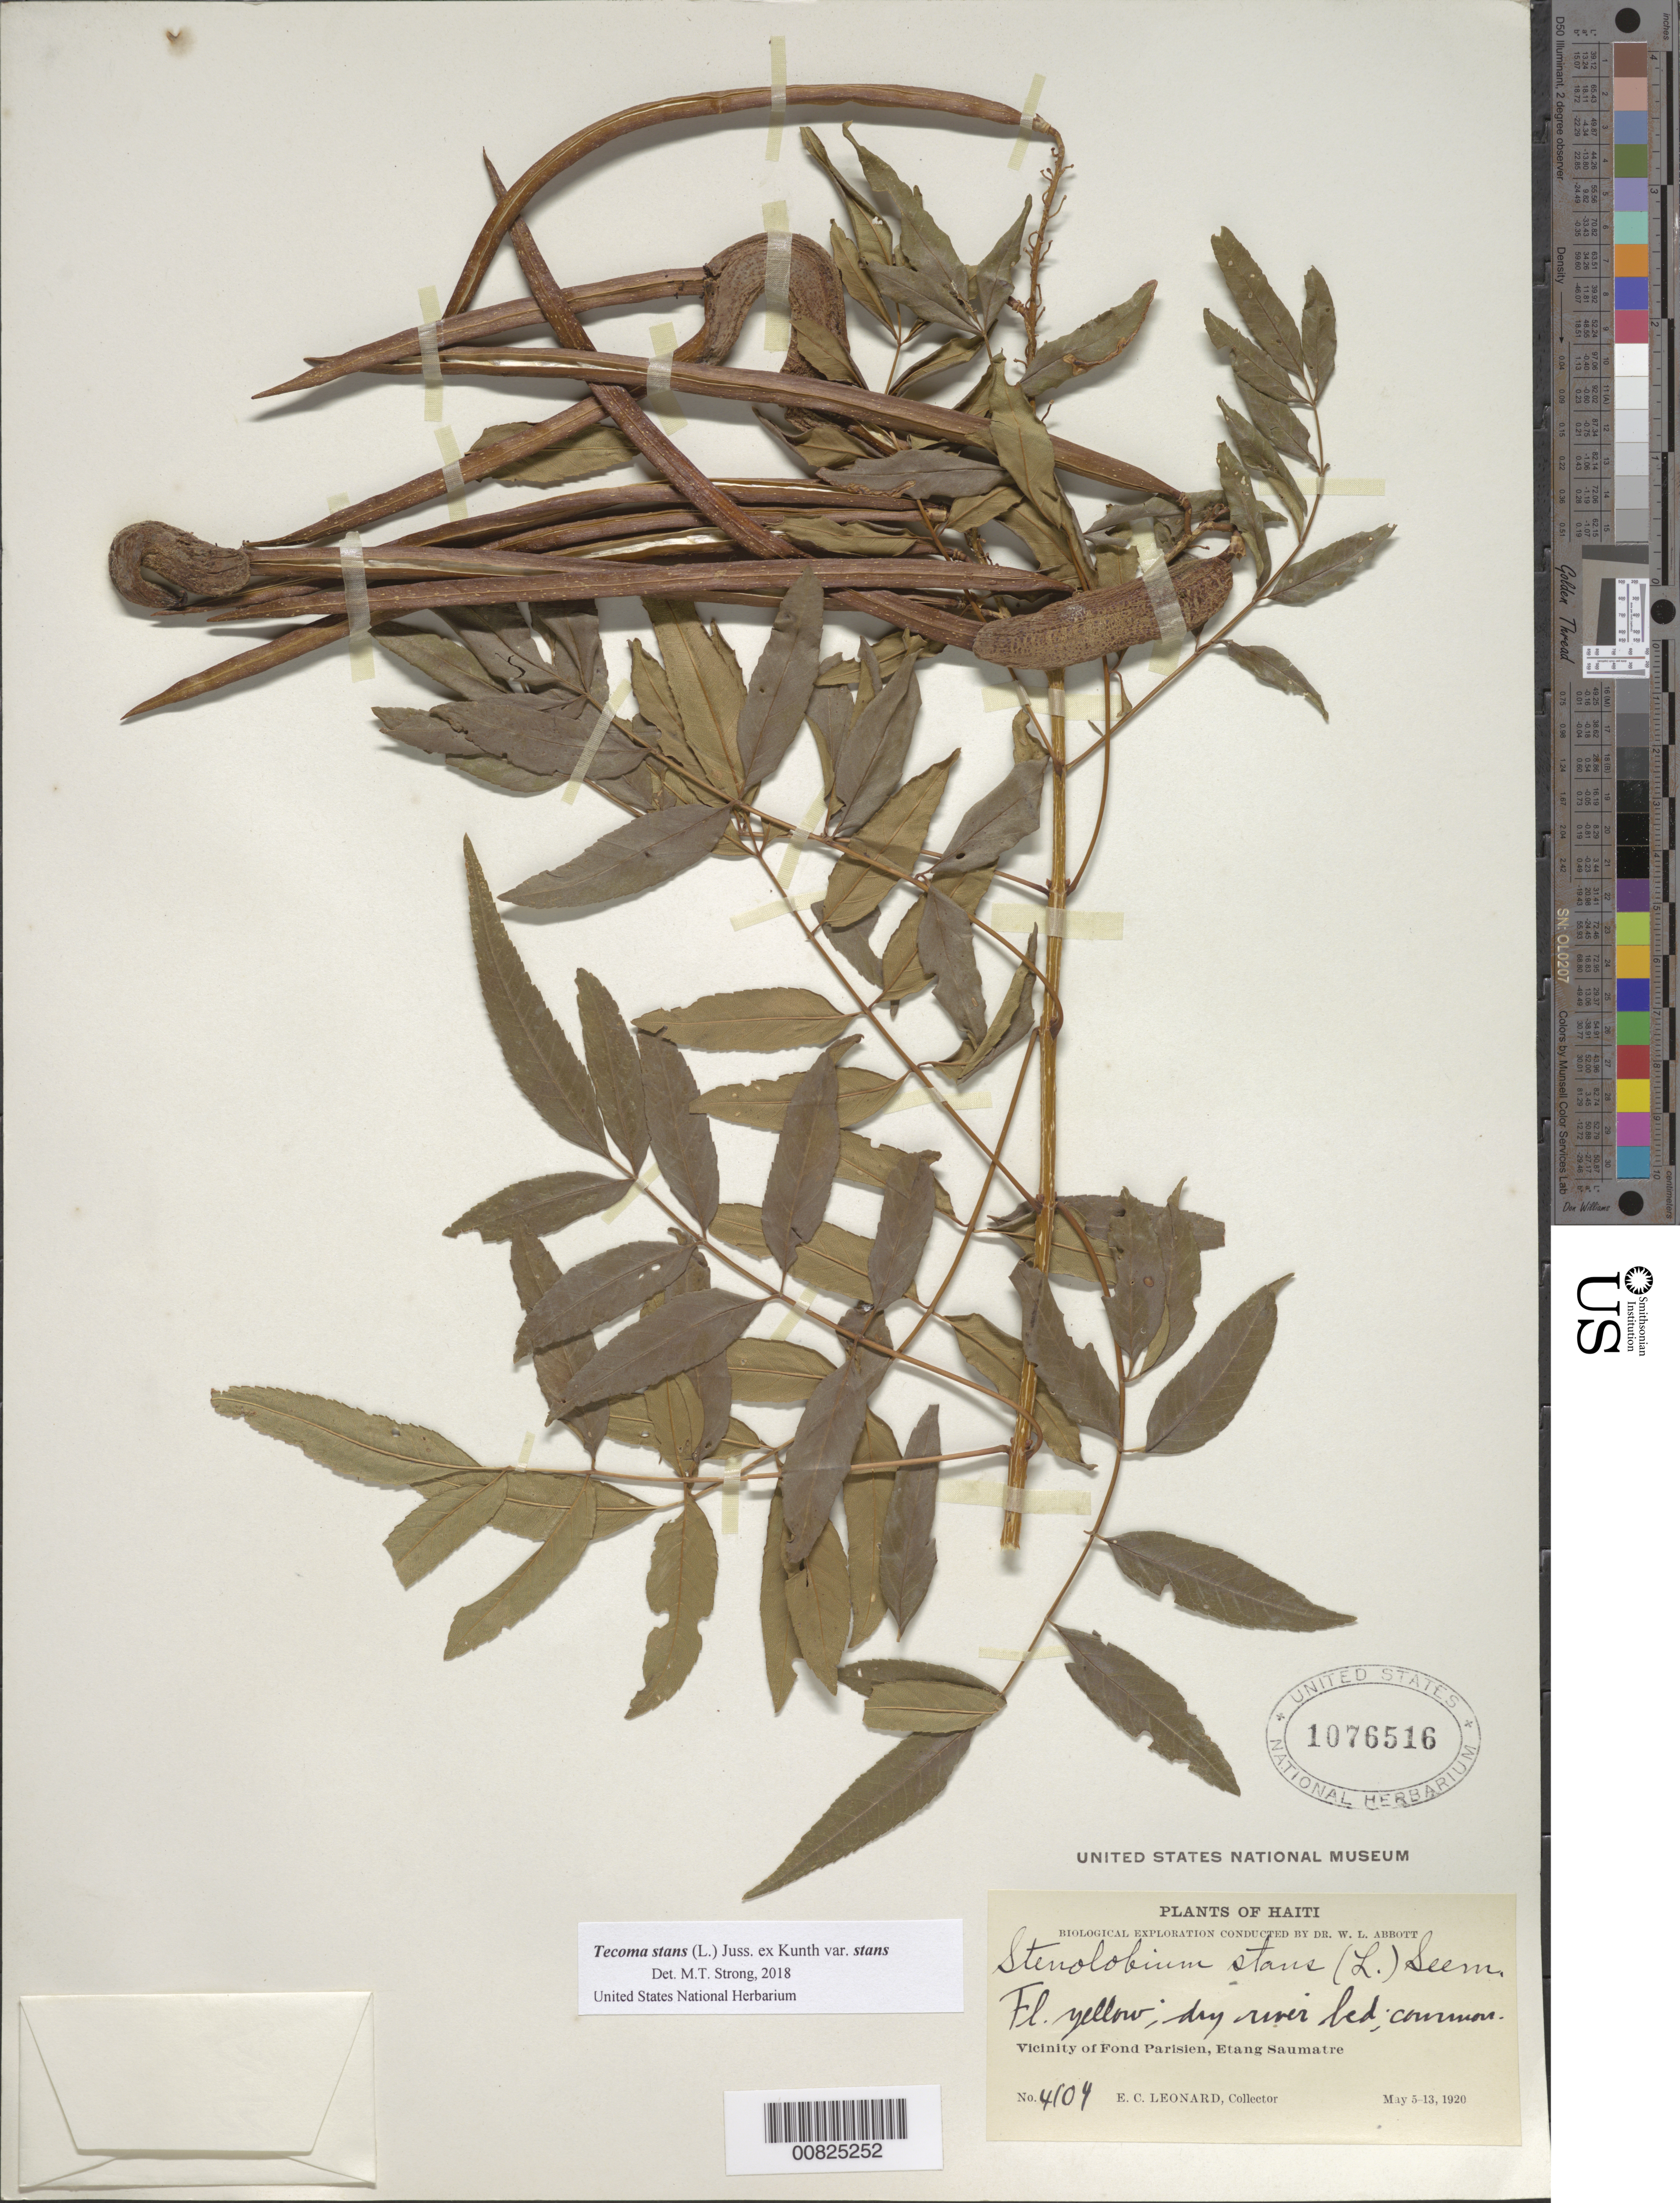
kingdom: Plantae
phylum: Tracheophyta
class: Magnoliopsida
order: Lamiales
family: Bignoniaceae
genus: Tecoma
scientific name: Tecoma stans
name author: (L.) Juss. ex Kunth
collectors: E. C. Leonard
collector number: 4104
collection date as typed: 05 May 1920 to 13 May 1920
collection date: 1920-05-05/1920-05-13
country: Haiti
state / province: Ouest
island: Hispaniola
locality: Vicinity of Fond Parisien, Etang Saumatre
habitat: Dry river bed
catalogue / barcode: US 1076516